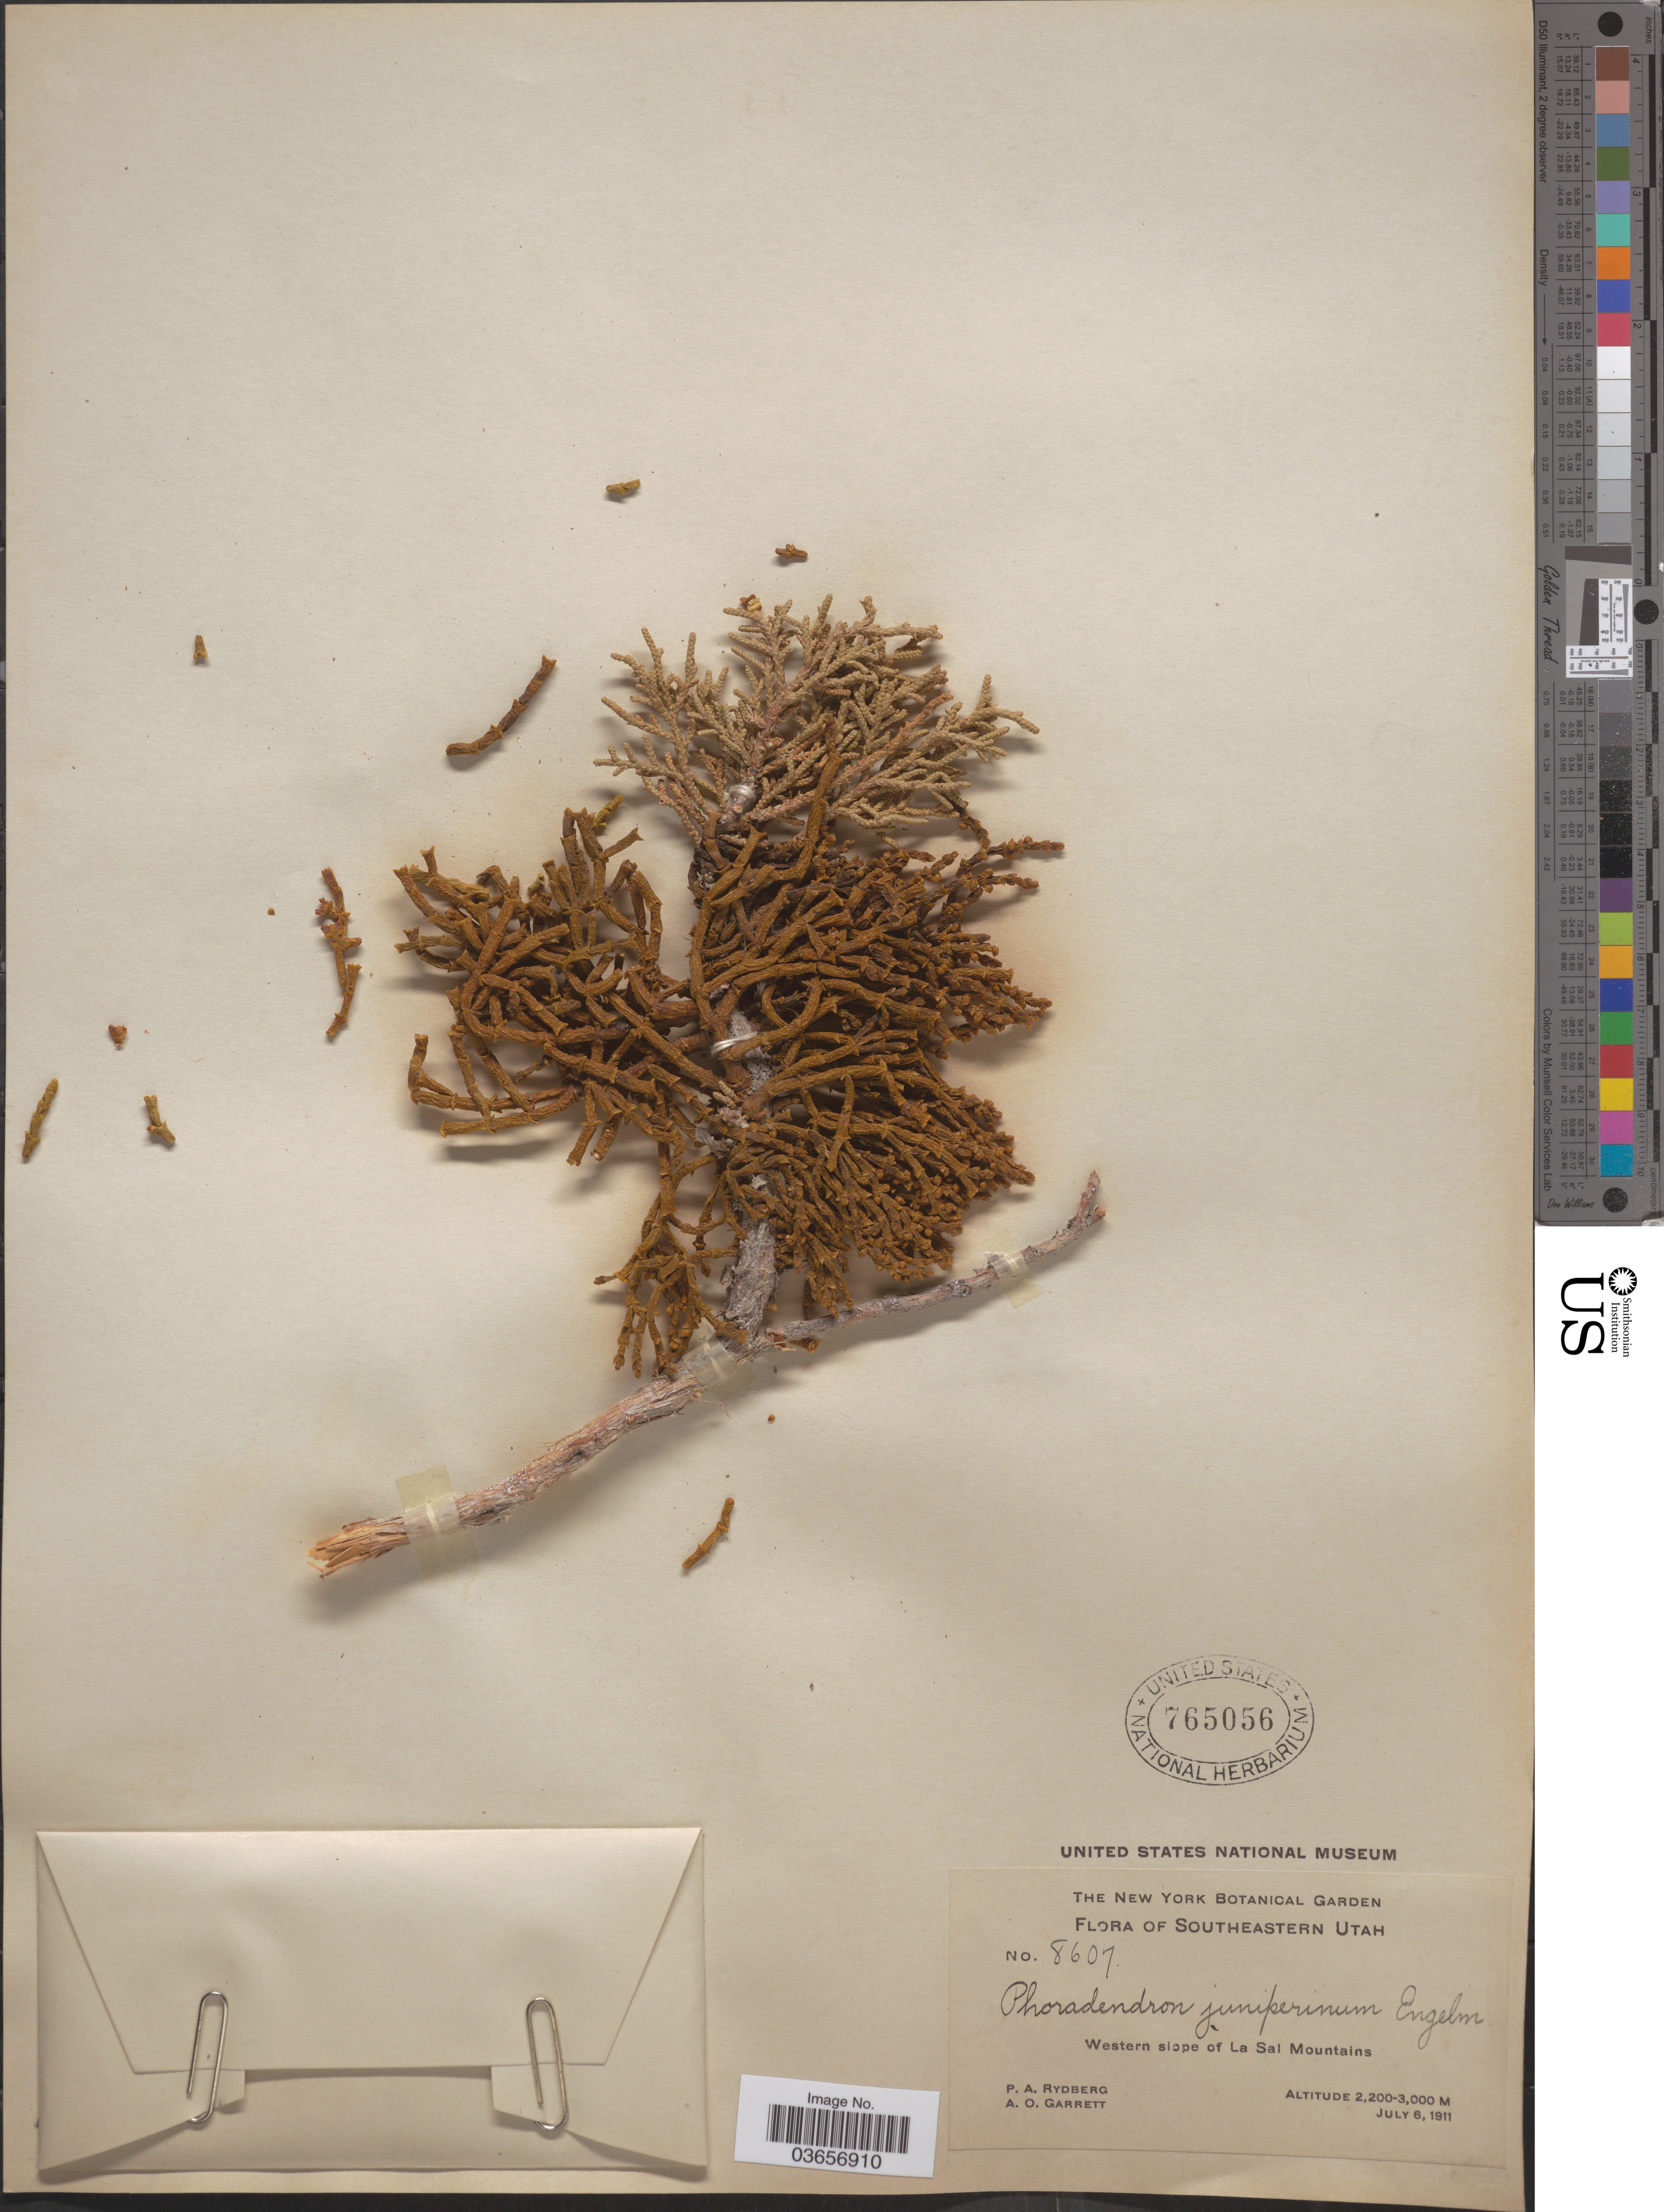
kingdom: Plantae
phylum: Tracheophyta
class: Magnoliopsida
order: Santalales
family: Viscaceae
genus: Phoradendron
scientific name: Phoradendron juniperinum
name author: Engelm. ex A. Gray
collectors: P. A. Rydberg & A. O. Garrett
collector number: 8607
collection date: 1911-07-06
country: United States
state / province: Utah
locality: Southeastern Utah. Western slope of La Sal Mountains.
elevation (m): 2200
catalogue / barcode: US 765056